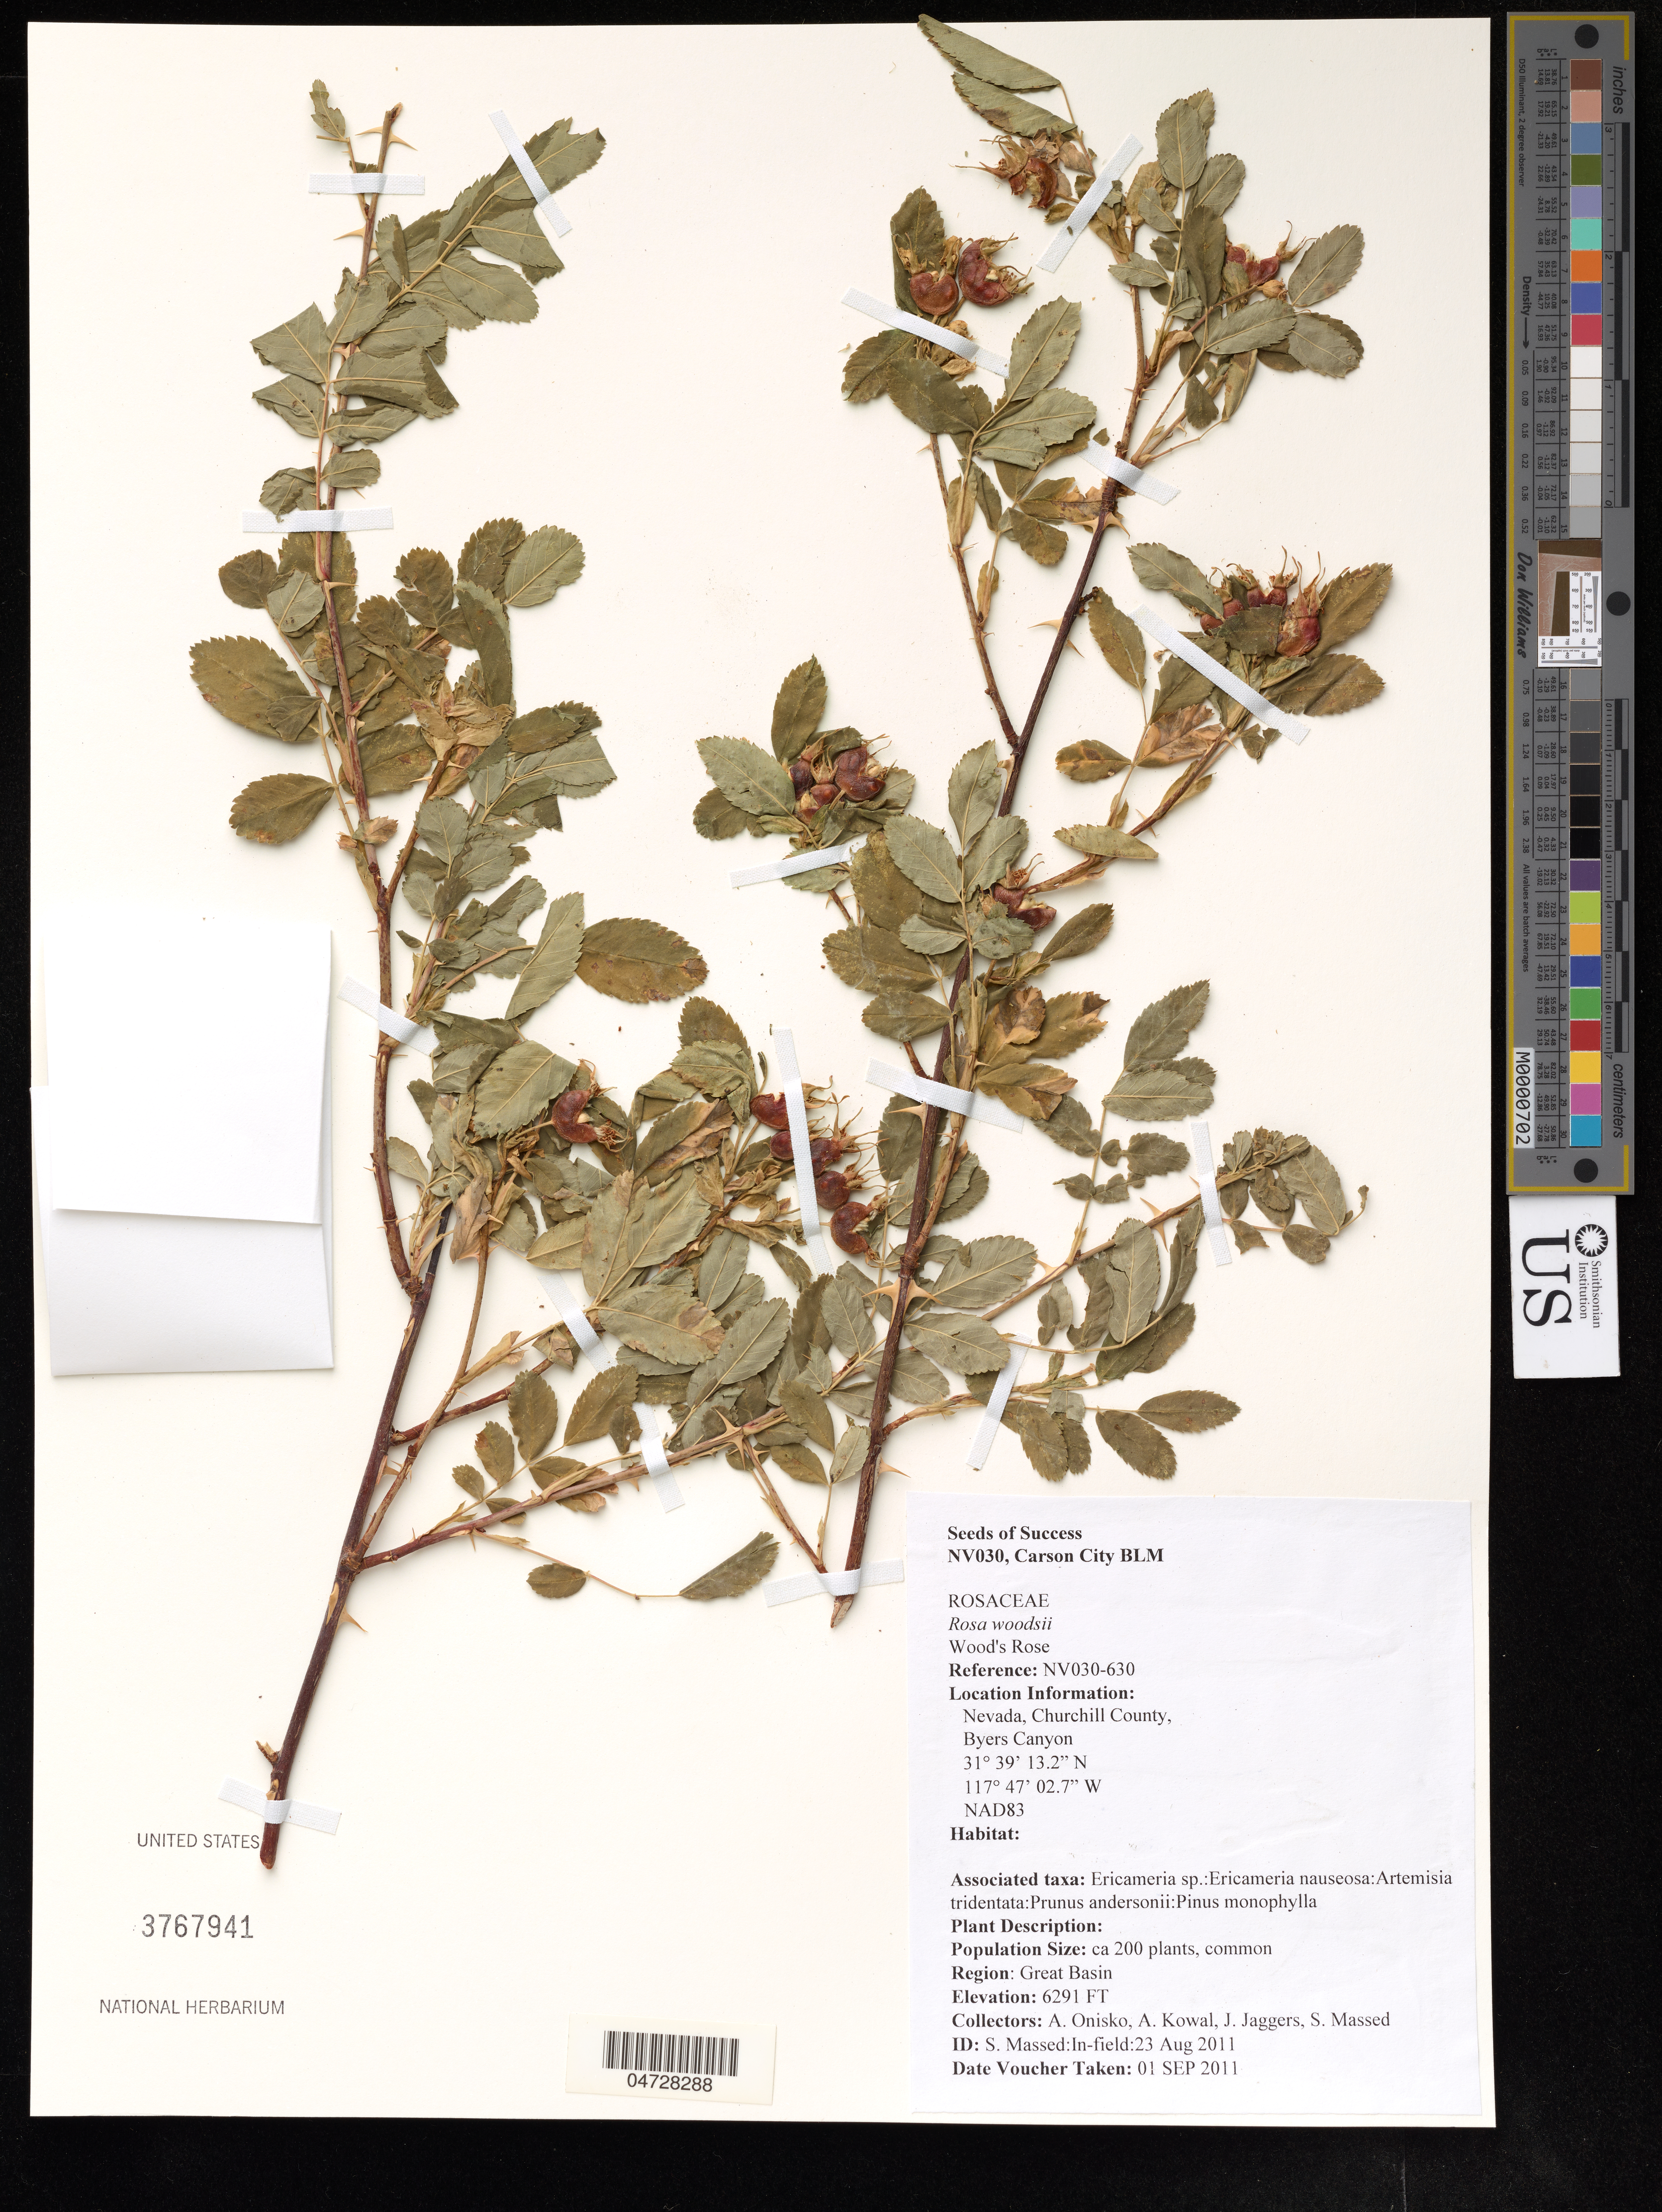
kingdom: Plantae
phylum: Tracheophyta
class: Magnoliopsida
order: Rosales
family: Rosaceae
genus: Rosa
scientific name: Rosa woodsii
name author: Lindl.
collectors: A. Onisko, A. Kowal, J. Jaggers & S. Massed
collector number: NV030-630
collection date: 2011-08-23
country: United States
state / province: Nevada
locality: Churchill County, Byers Canyon.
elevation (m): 1917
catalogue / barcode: US 3767941